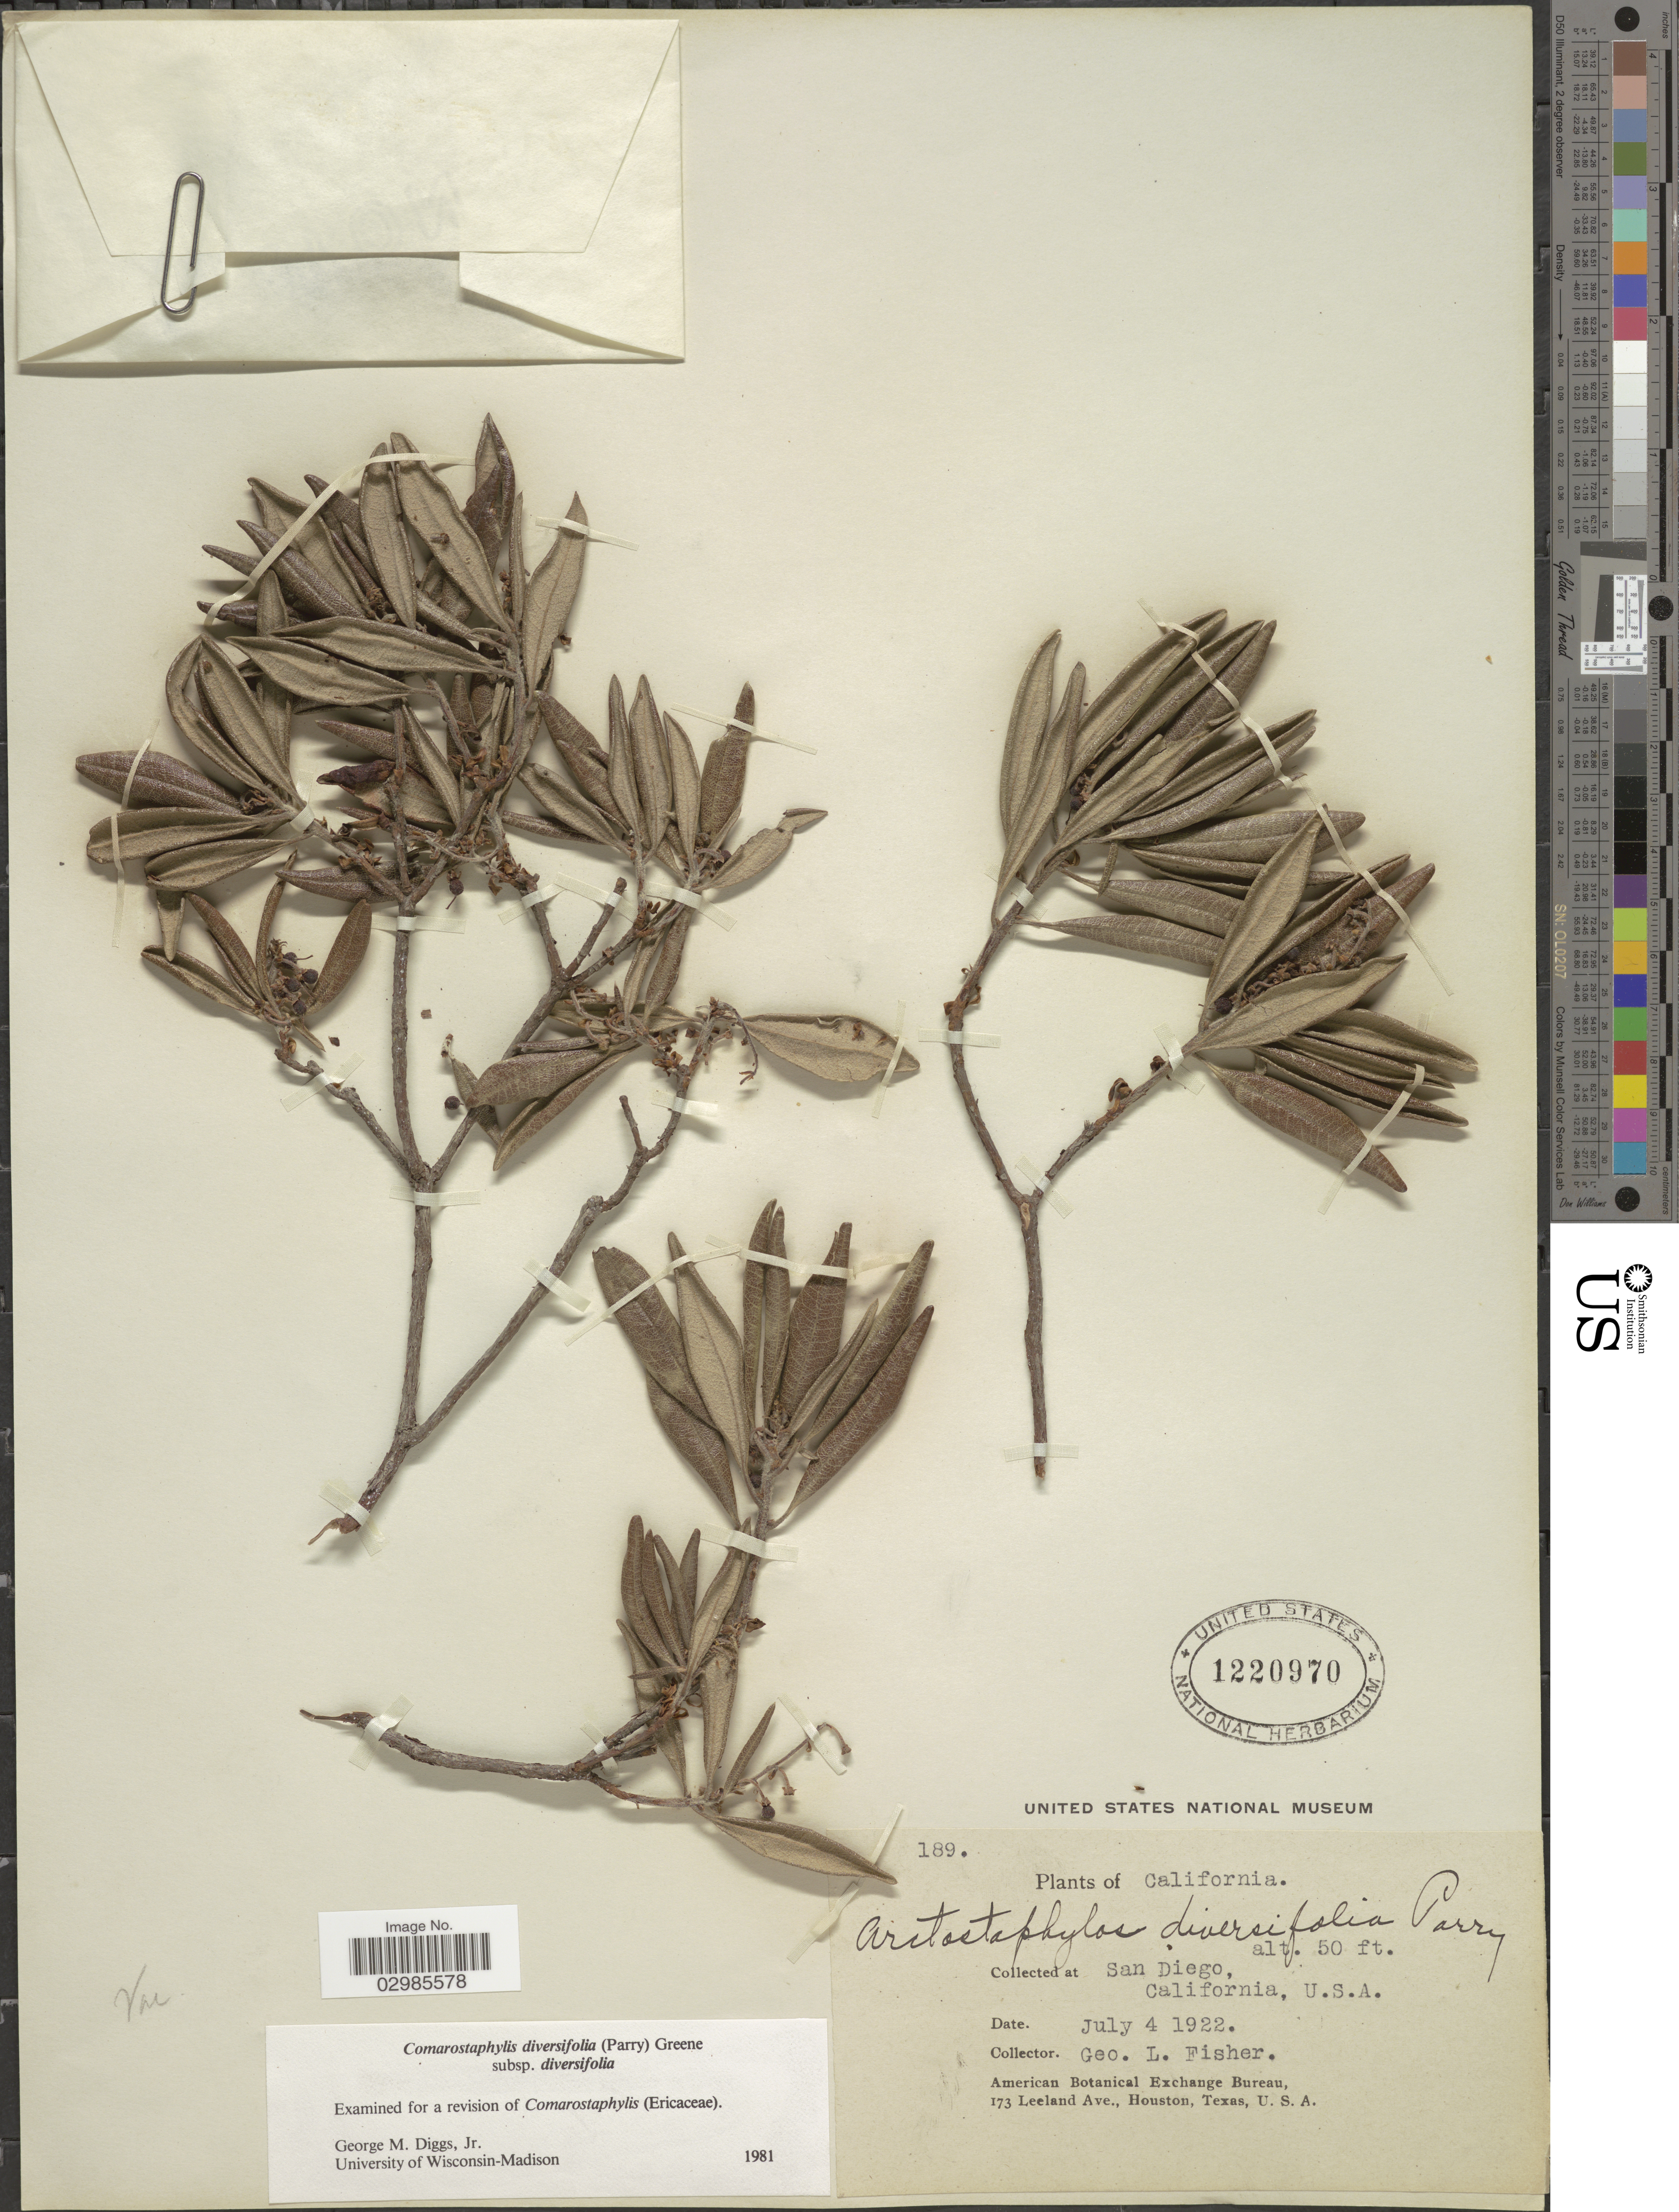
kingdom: Plantae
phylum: Tracheophyta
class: Magnoliopsida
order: Ericales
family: Ericaceae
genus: Comarostaphylis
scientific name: Comarostaphylis diversifolia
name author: (Parry) Greene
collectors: G. L. Fisher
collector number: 189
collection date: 1922-07-04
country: United States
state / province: California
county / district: San Diego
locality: San Diego, California, U.S.A.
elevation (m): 15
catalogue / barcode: US 1220970